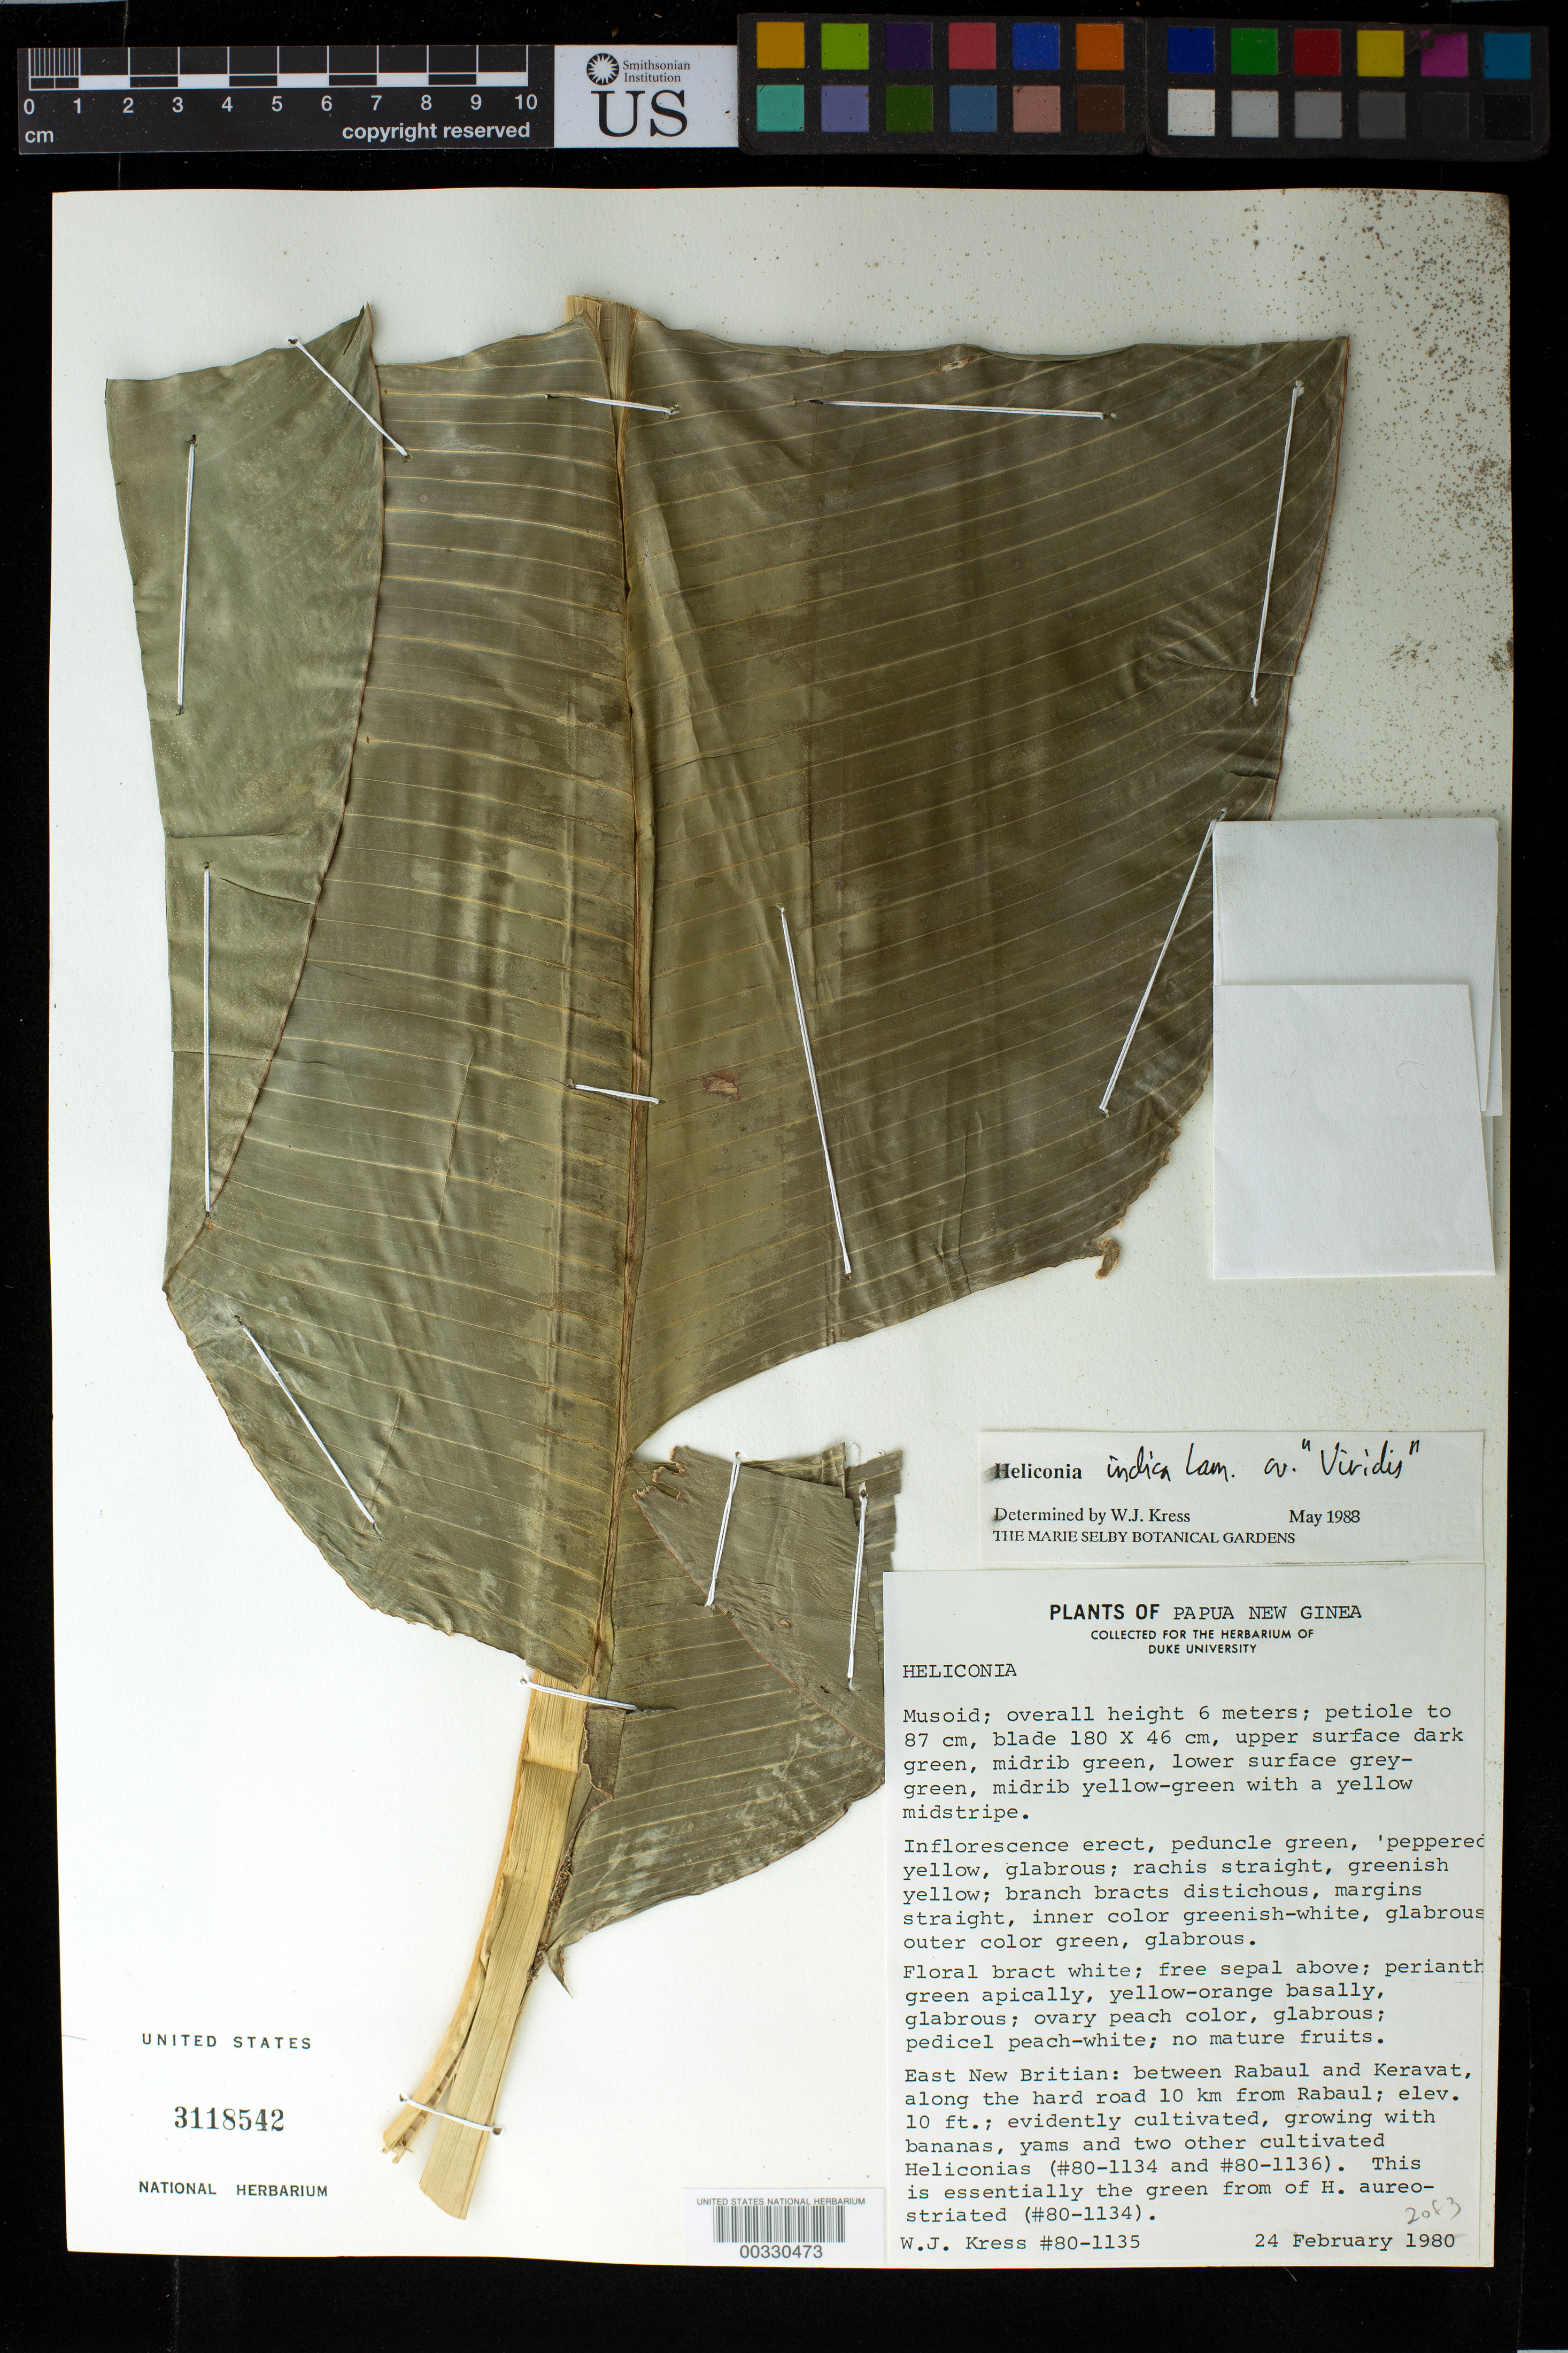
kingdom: Plantae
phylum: Tracheophyta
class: Liliopsida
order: Zingiberales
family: Heliconiaceae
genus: Heliconia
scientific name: Heliconia indica 'Viridis'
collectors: W. J. Kress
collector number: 80-1135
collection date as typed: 24 Feb 1980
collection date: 1980-02-24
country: Papua New Guinea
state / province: East New Britain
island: New Britain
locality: Between rabaul and keravat, along the hard road 10 km from rabaul. bismark archipelago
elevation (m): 3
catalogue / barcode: US 3118542